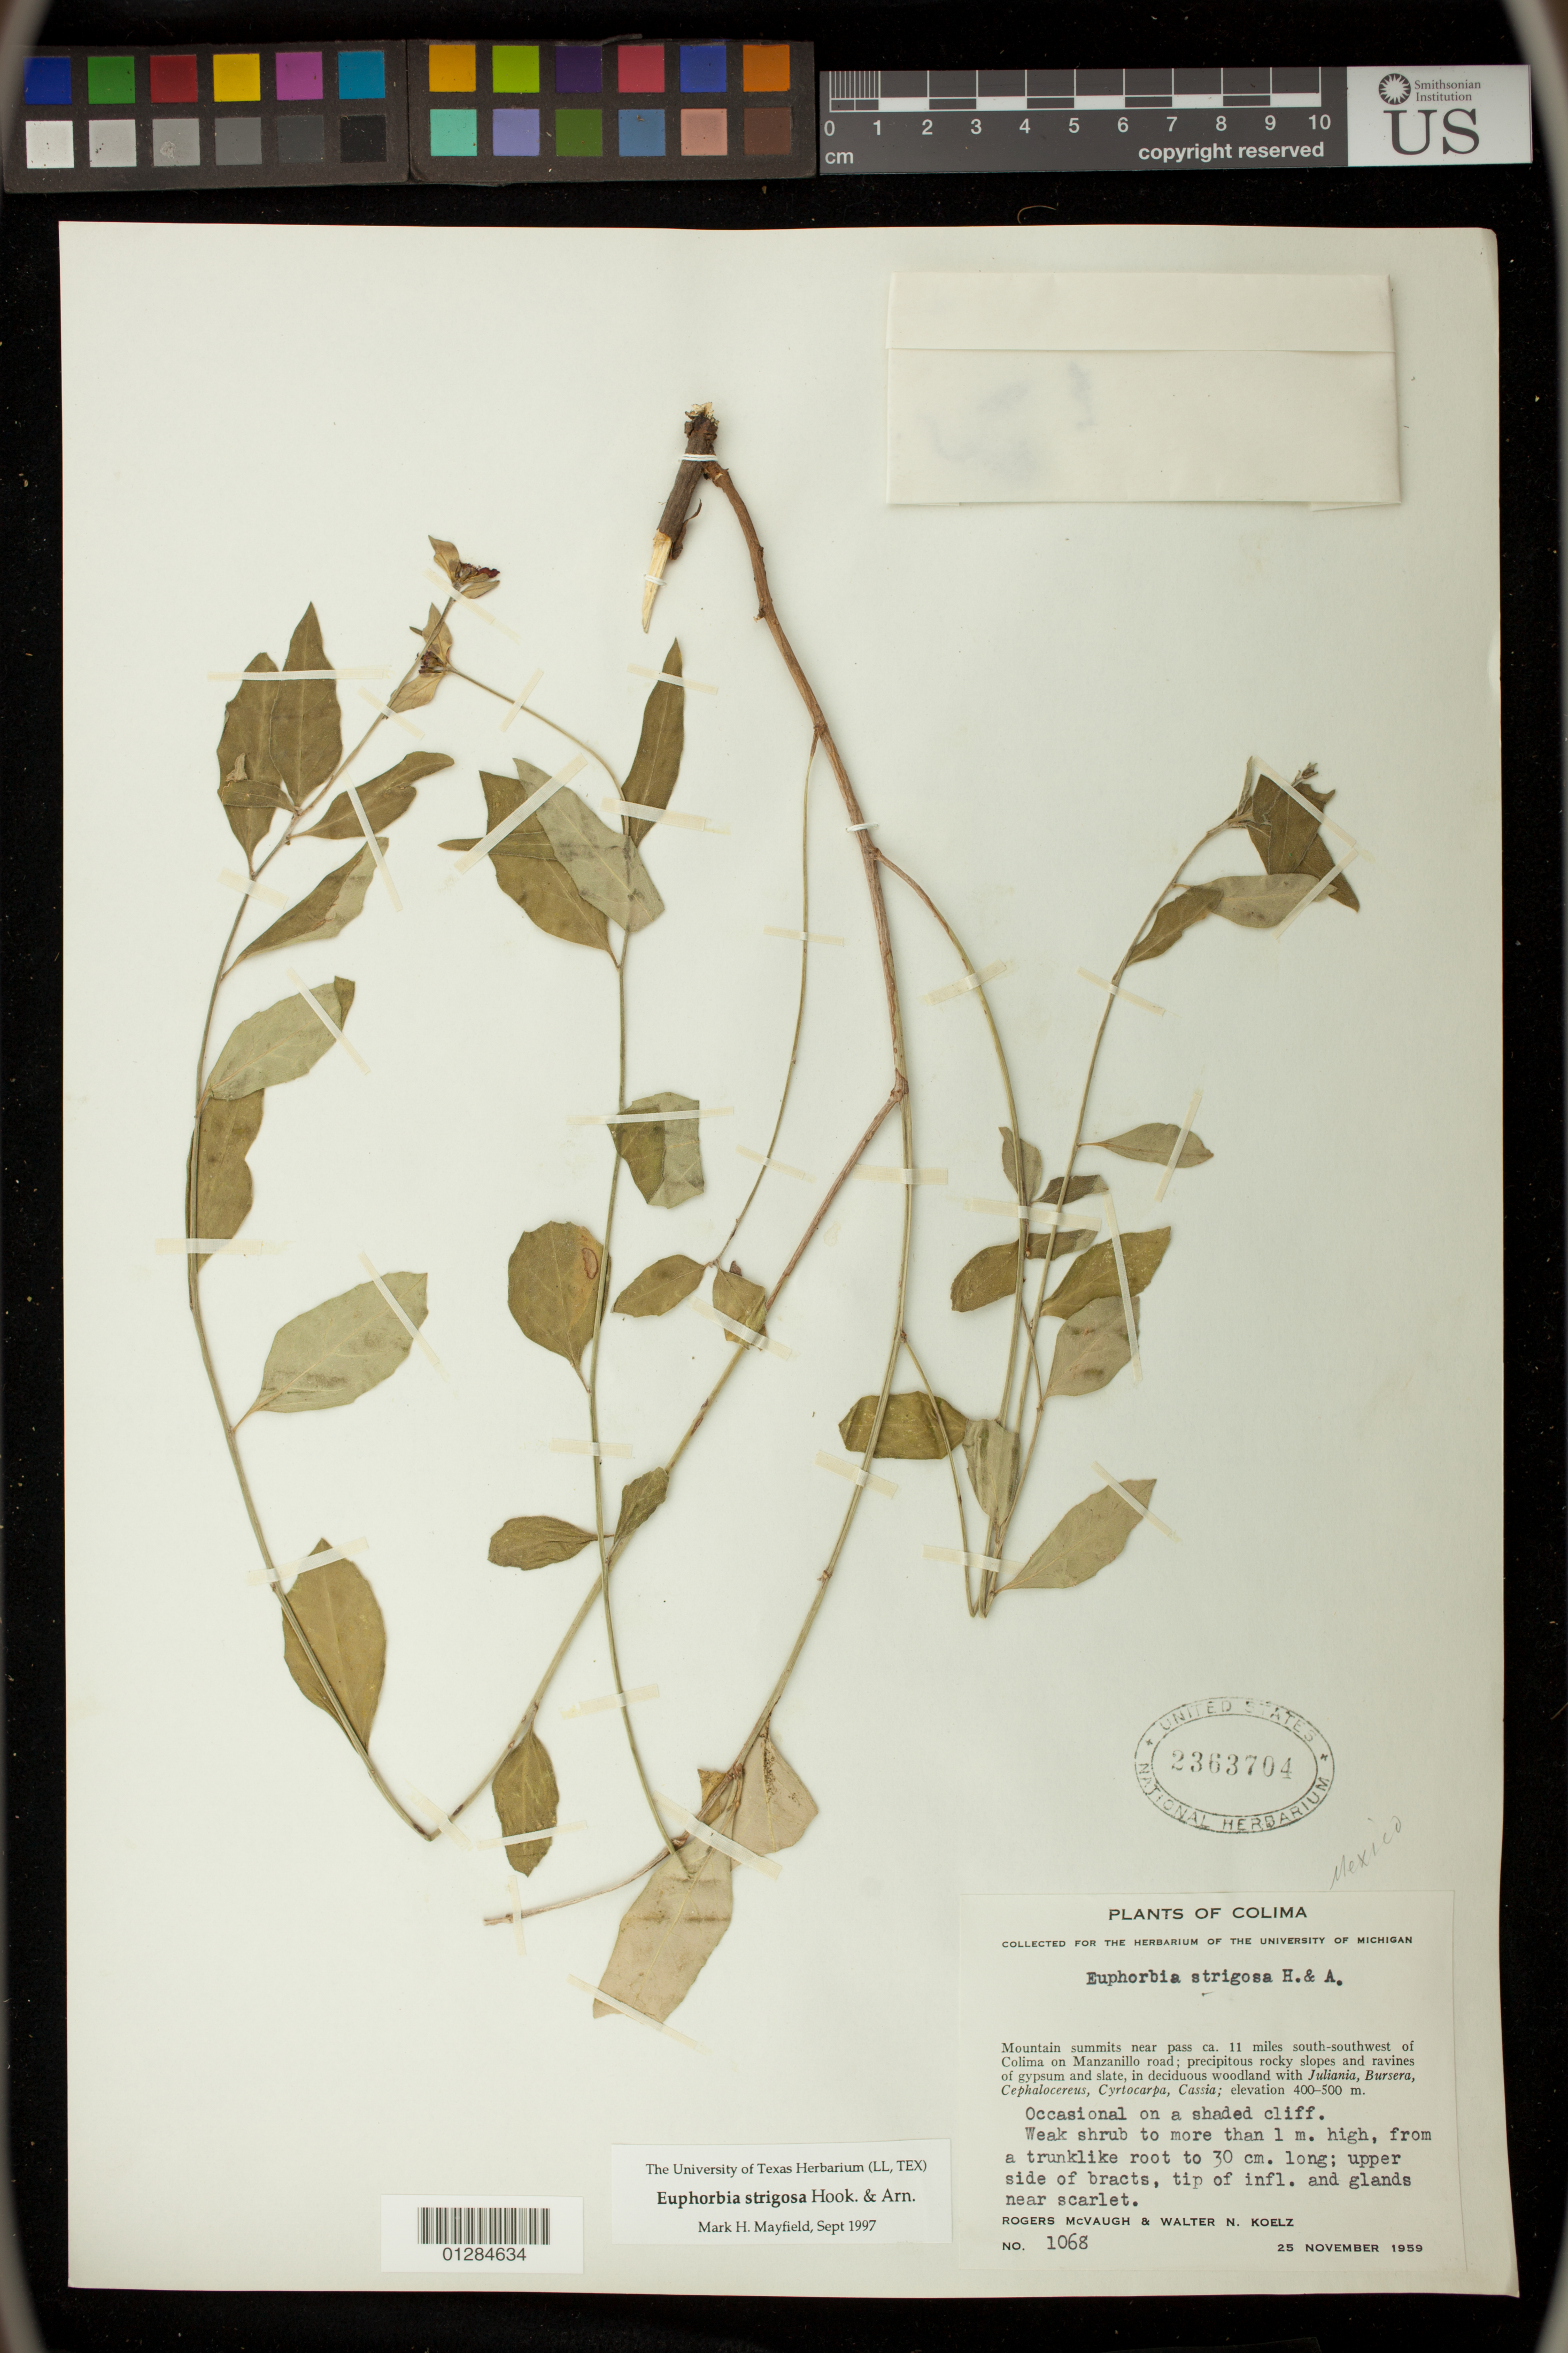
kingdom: Plantae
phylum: Tracheophyta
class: Magnoliopsida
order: Malpighiales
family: Euphorbiaceae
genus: Euphorbia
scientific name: Euphorbia strigosa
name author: Hook. & Arn.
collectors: R. McVaugh & N. Koelz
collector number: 1068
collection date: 1959-11-25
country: Mexico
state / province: Colima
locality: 11 miles south-southwest of Colima on Manzanillo road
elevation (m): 400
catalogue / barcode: US 2363704